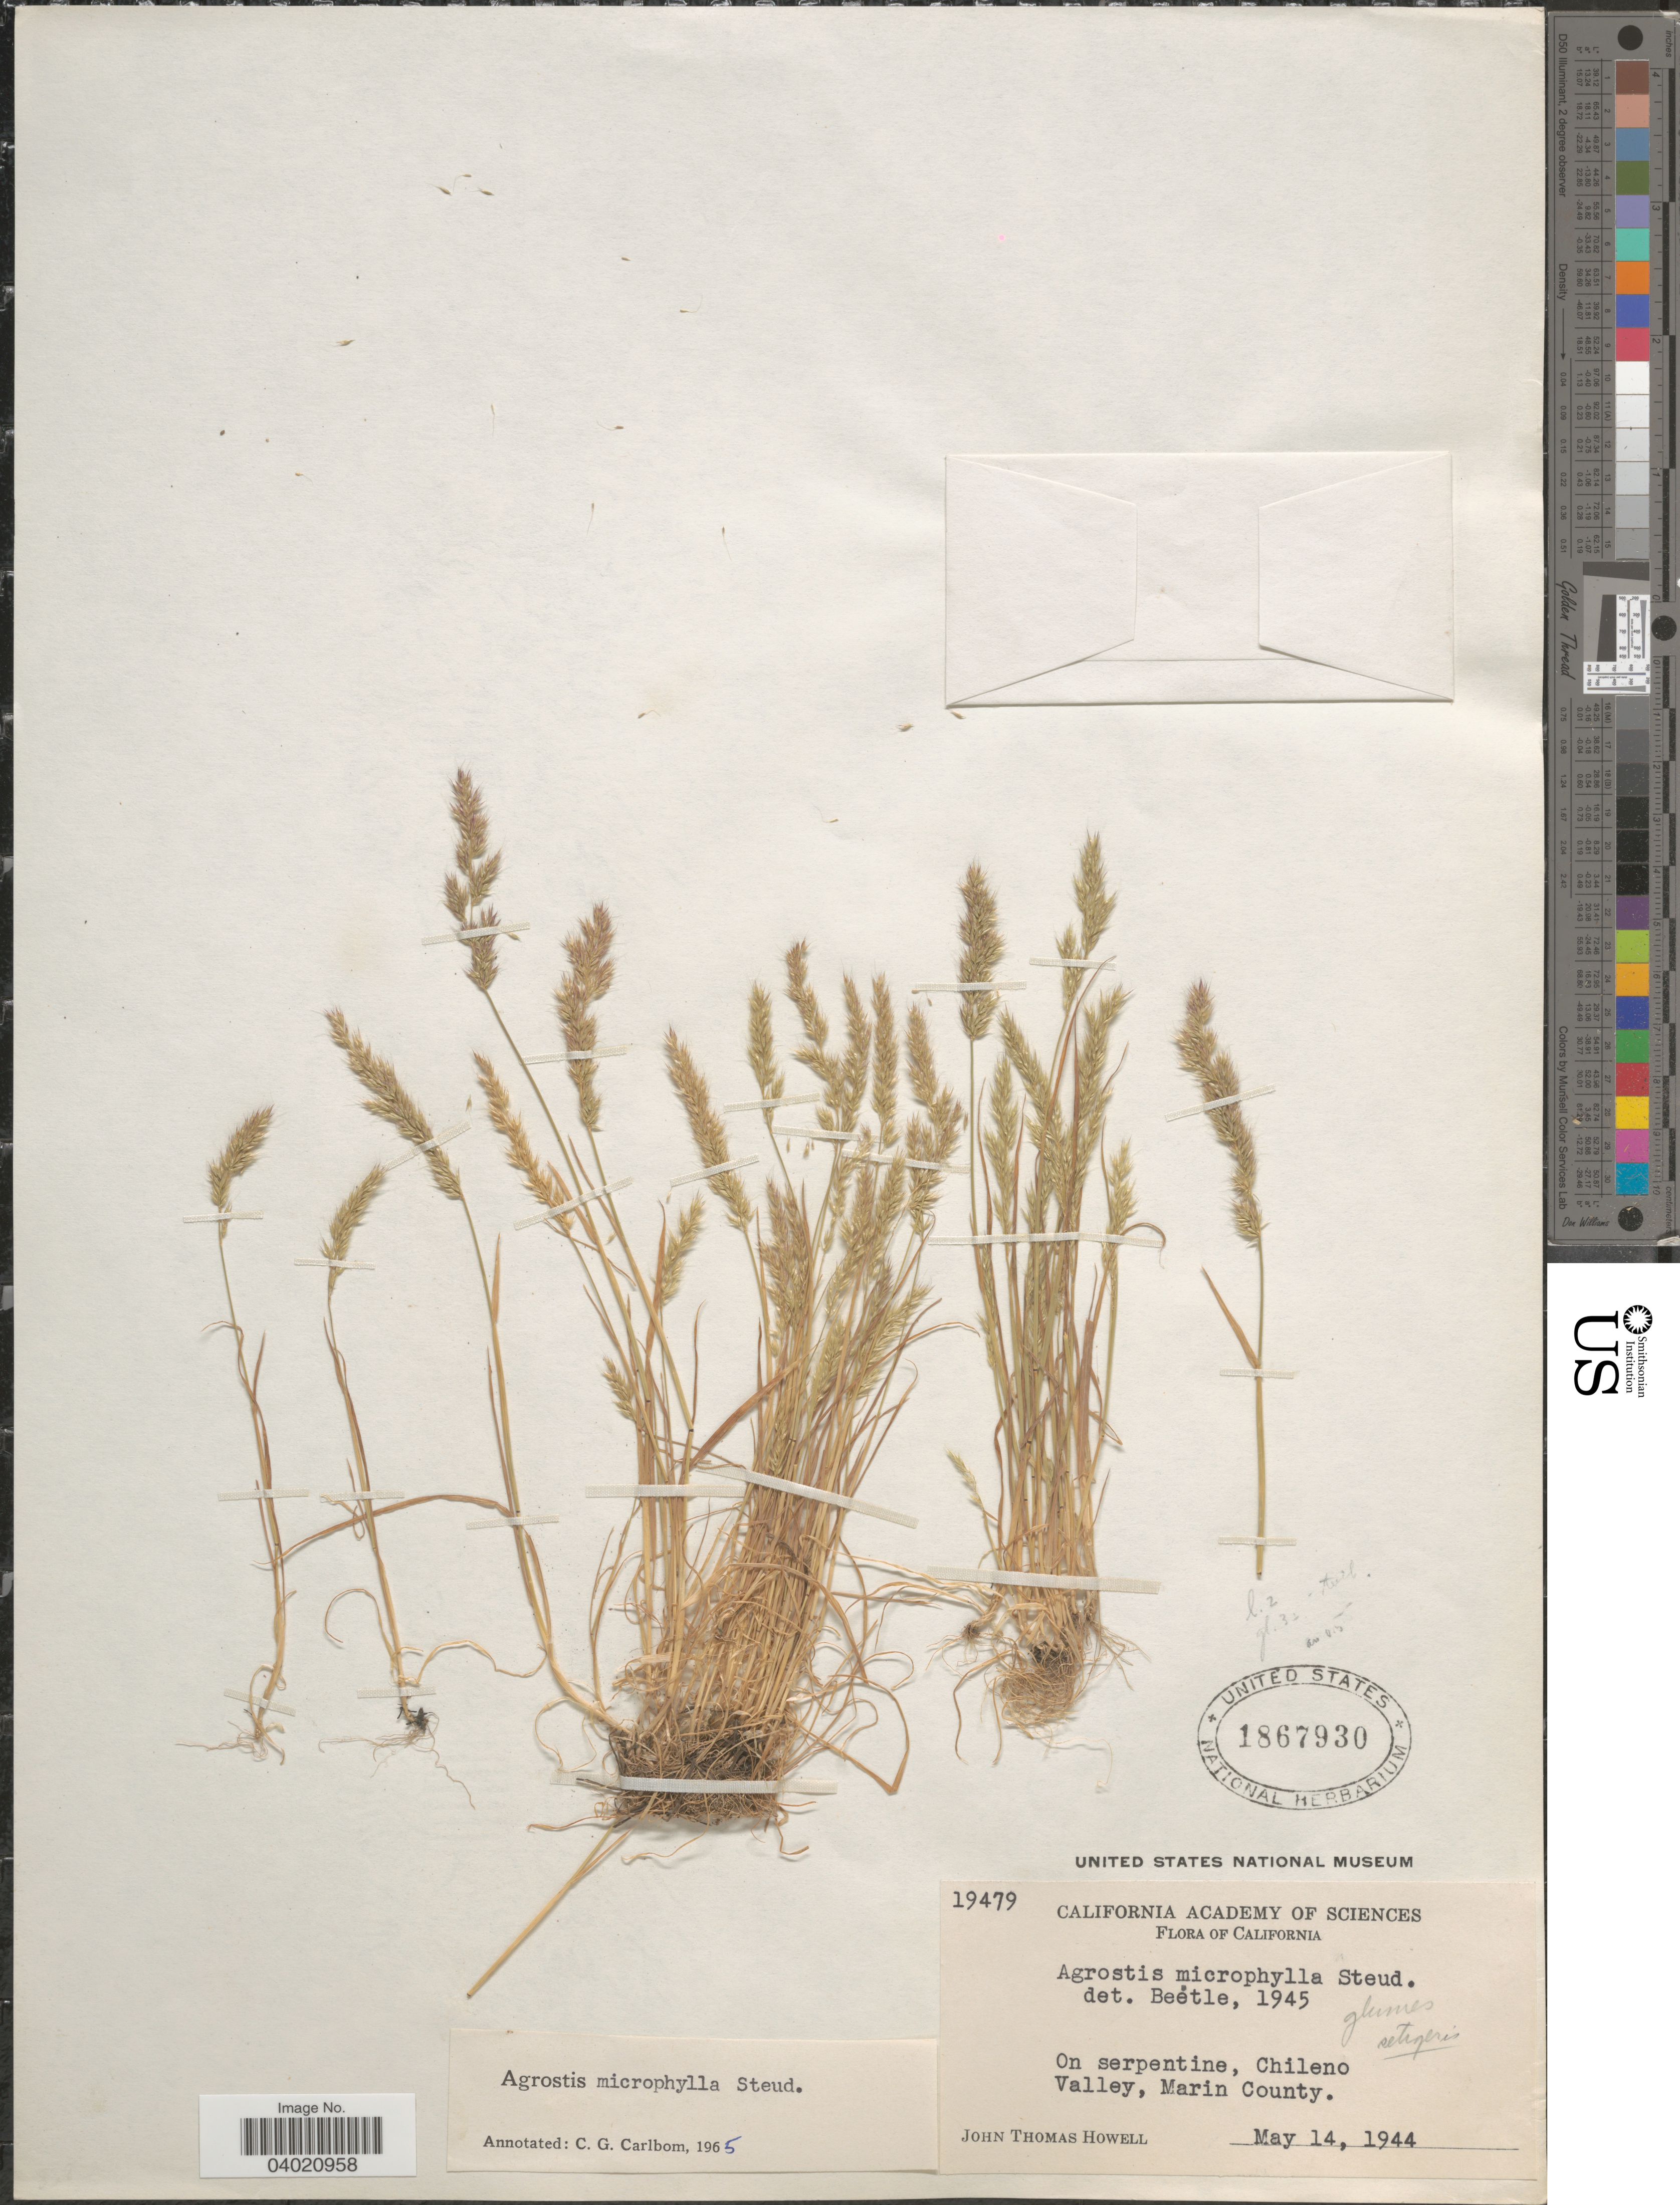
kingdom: Plantae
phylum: Tracheophyta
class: Liliopsida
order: Poales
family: Poaceae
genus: Agrostis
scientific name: Agrostis microphylla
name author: Steud.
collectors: J. T. Howell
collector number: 19479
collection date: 1944-05-14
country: United States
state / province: California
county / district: Marin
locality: On serpentine, Chileno Valley, Marin County.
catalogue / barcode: US 1867930